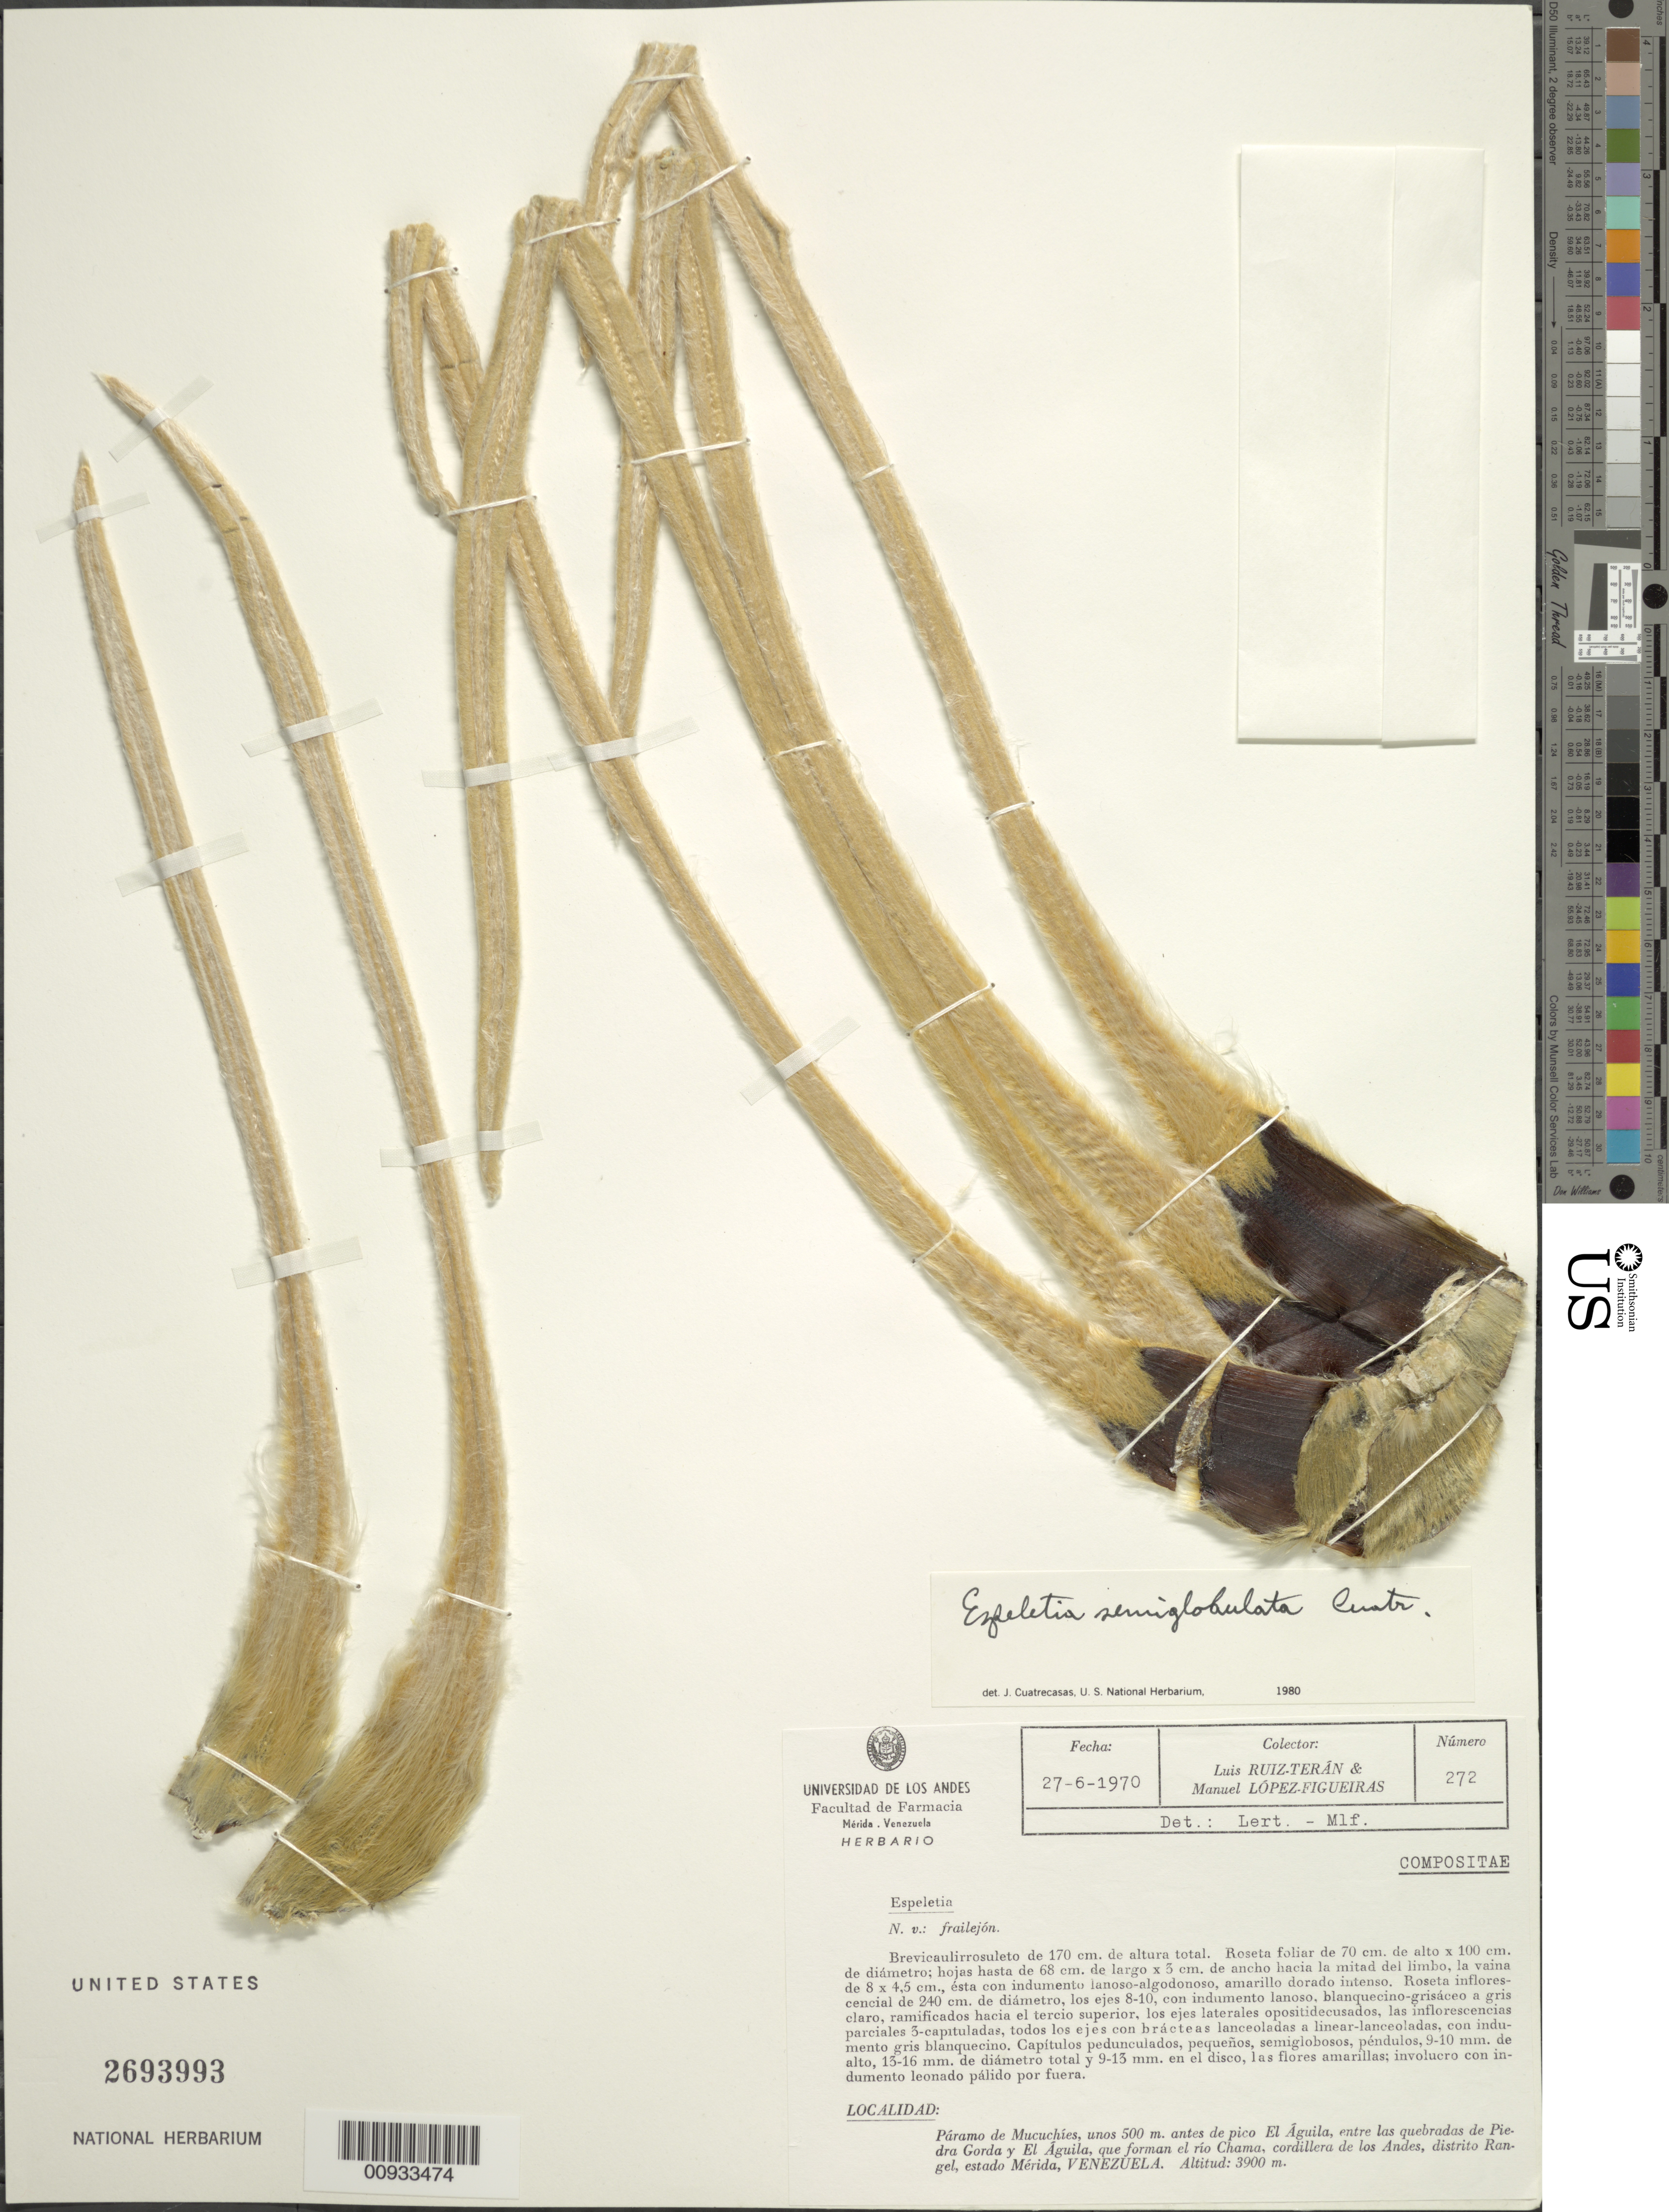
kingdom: Plantae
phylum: Tracheophyta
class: Magnoliopsida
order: Asterales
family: Asteraceae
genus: Espeletia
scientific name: Espeletia semiglobulata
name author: Cuatrec.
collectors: L. Teran & M. López Figueiras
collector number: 272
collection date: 1970-06-27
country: Venezuela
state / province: Mérida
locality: Paramo de Mucuchies, unos 500 m. antes de pico El Aguila, entre las quebradas de Piedra Gorda y El Aguila, que forman el rio Chama, Cordillera de Los Andes, Distrito Rangel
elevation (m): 3900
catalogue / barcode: US 2693993